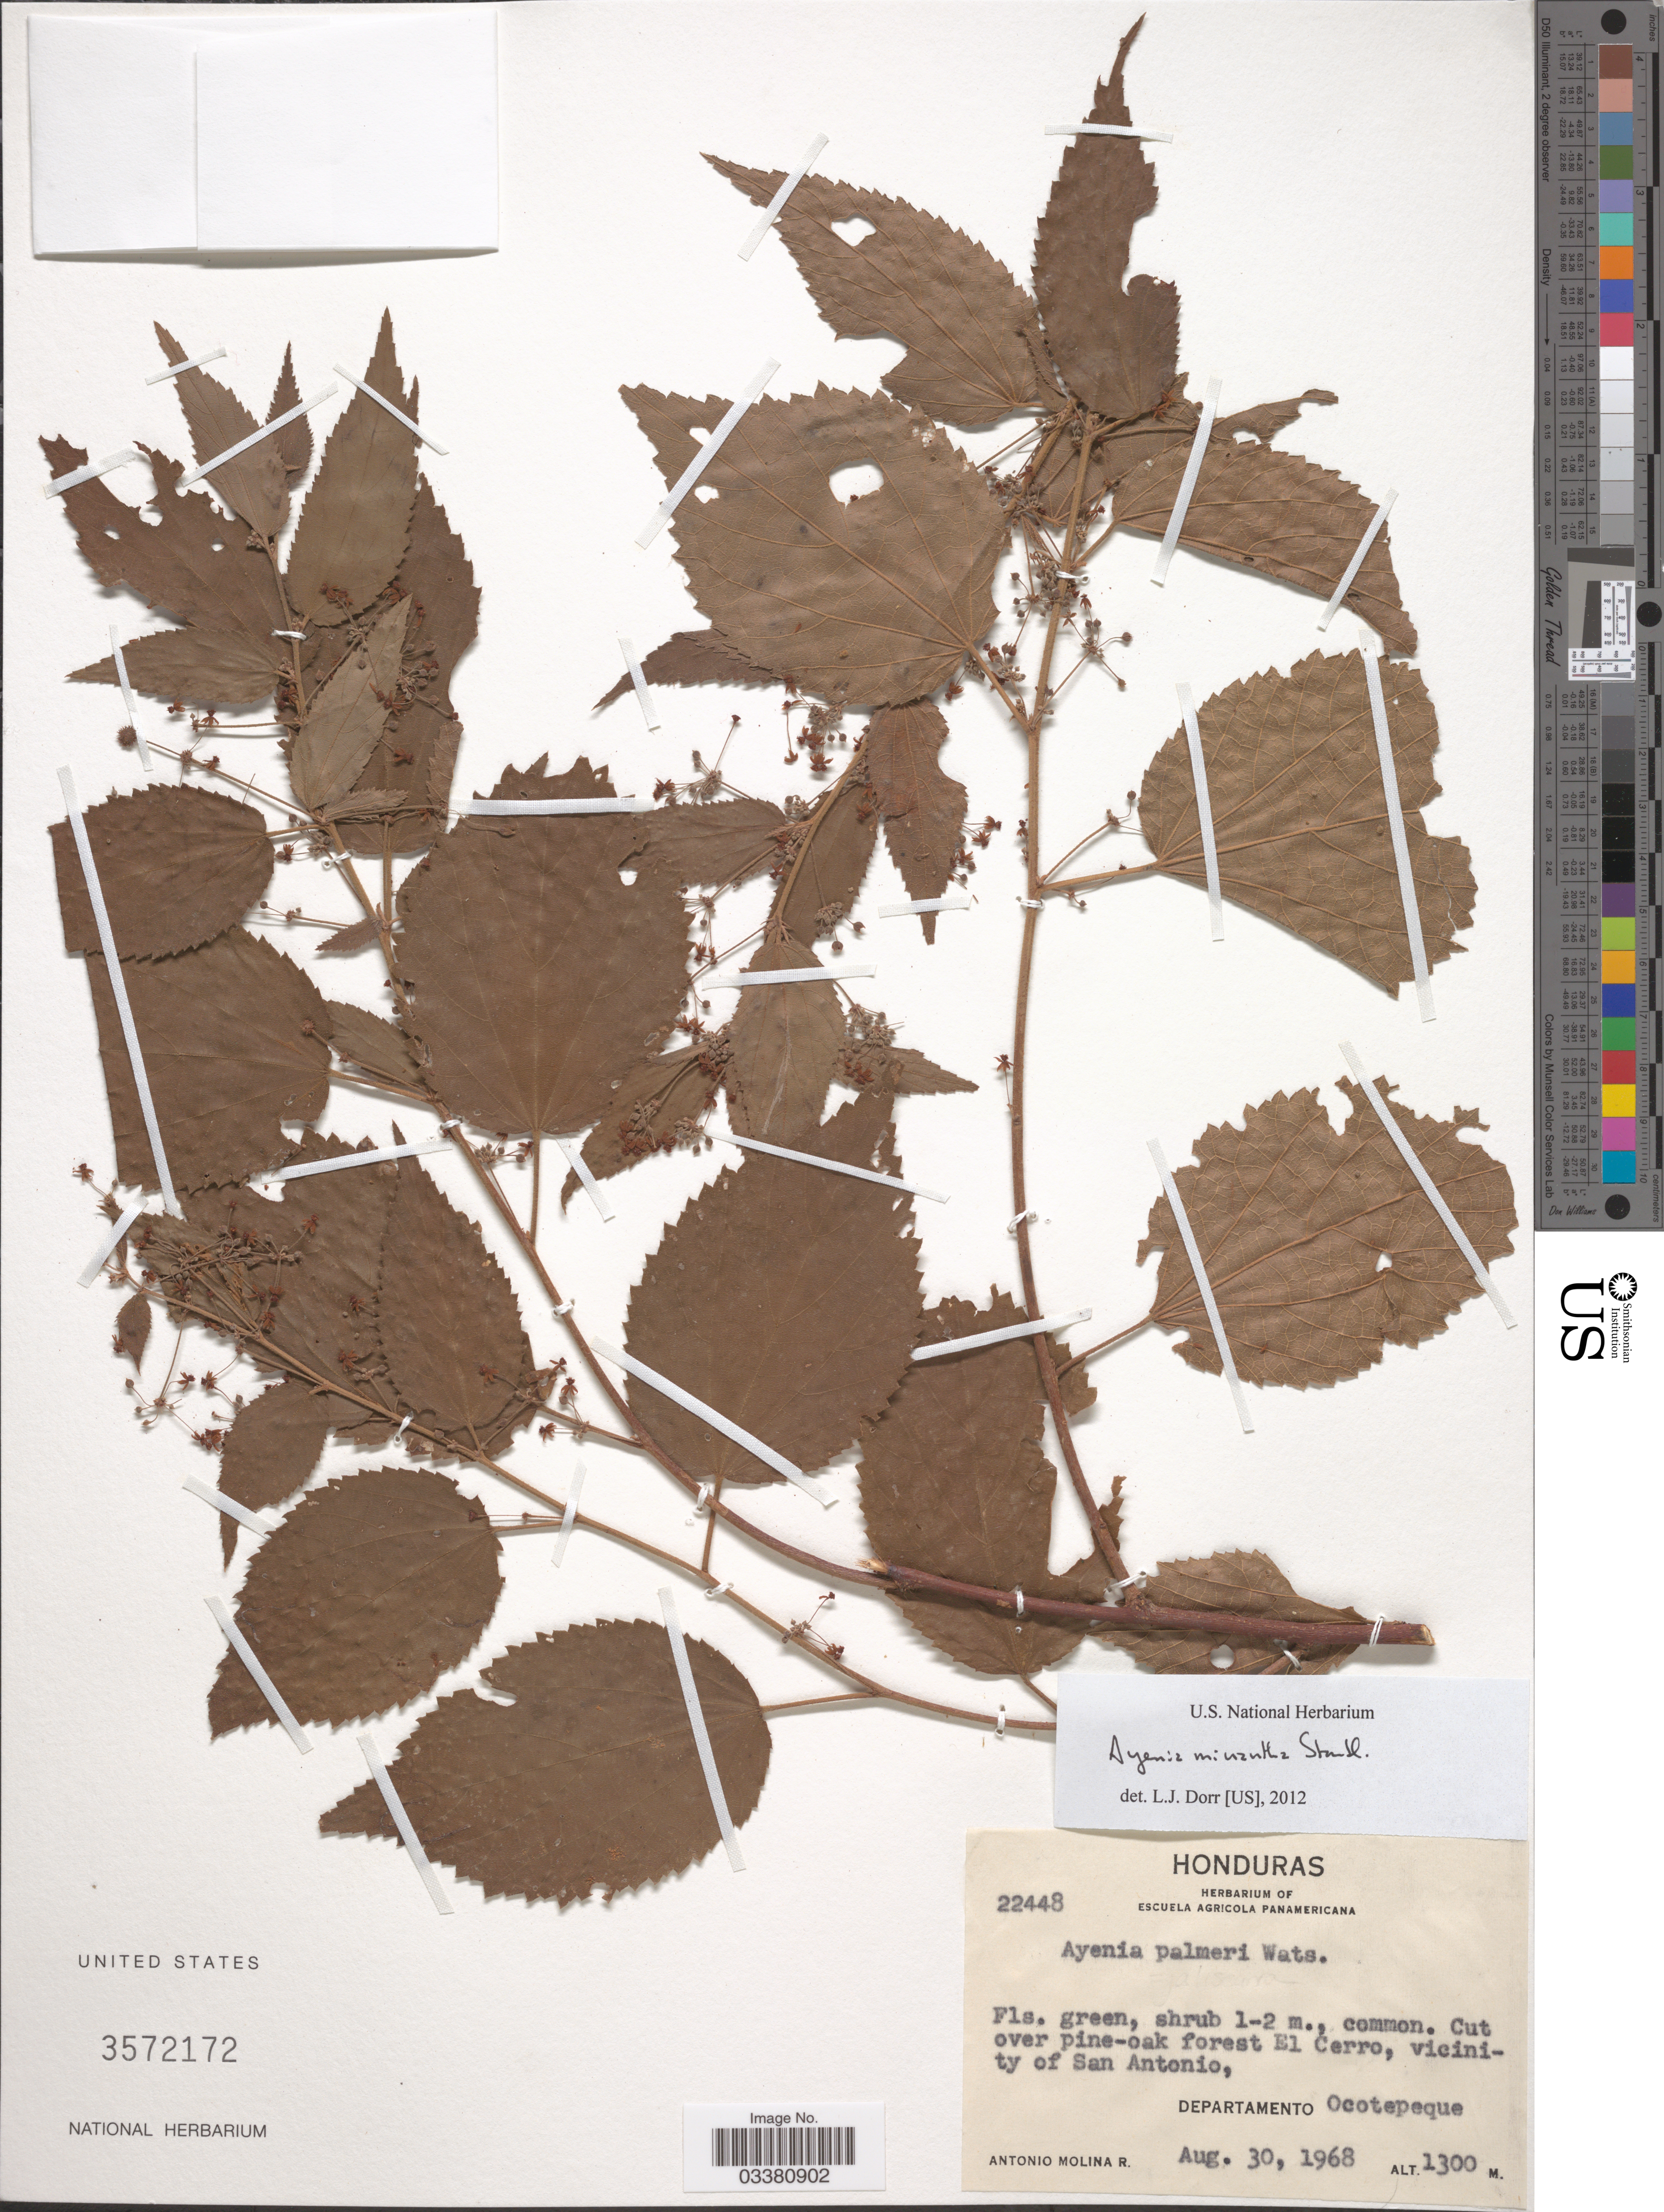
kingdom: Plantae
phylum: Tracheophyta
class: Magnoliopsida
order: Malvales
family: Malvaceae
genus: Ayenia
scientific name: Ayenia micrantha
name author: Standl.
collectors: A. Molina R.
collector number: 22448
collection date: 1968-08-30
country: Honduras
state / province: Ocotepeque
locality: El Cerro, vicinity of San Antonio, Departamento Ocotepeque.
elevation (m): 1300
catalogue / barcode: US 3572172